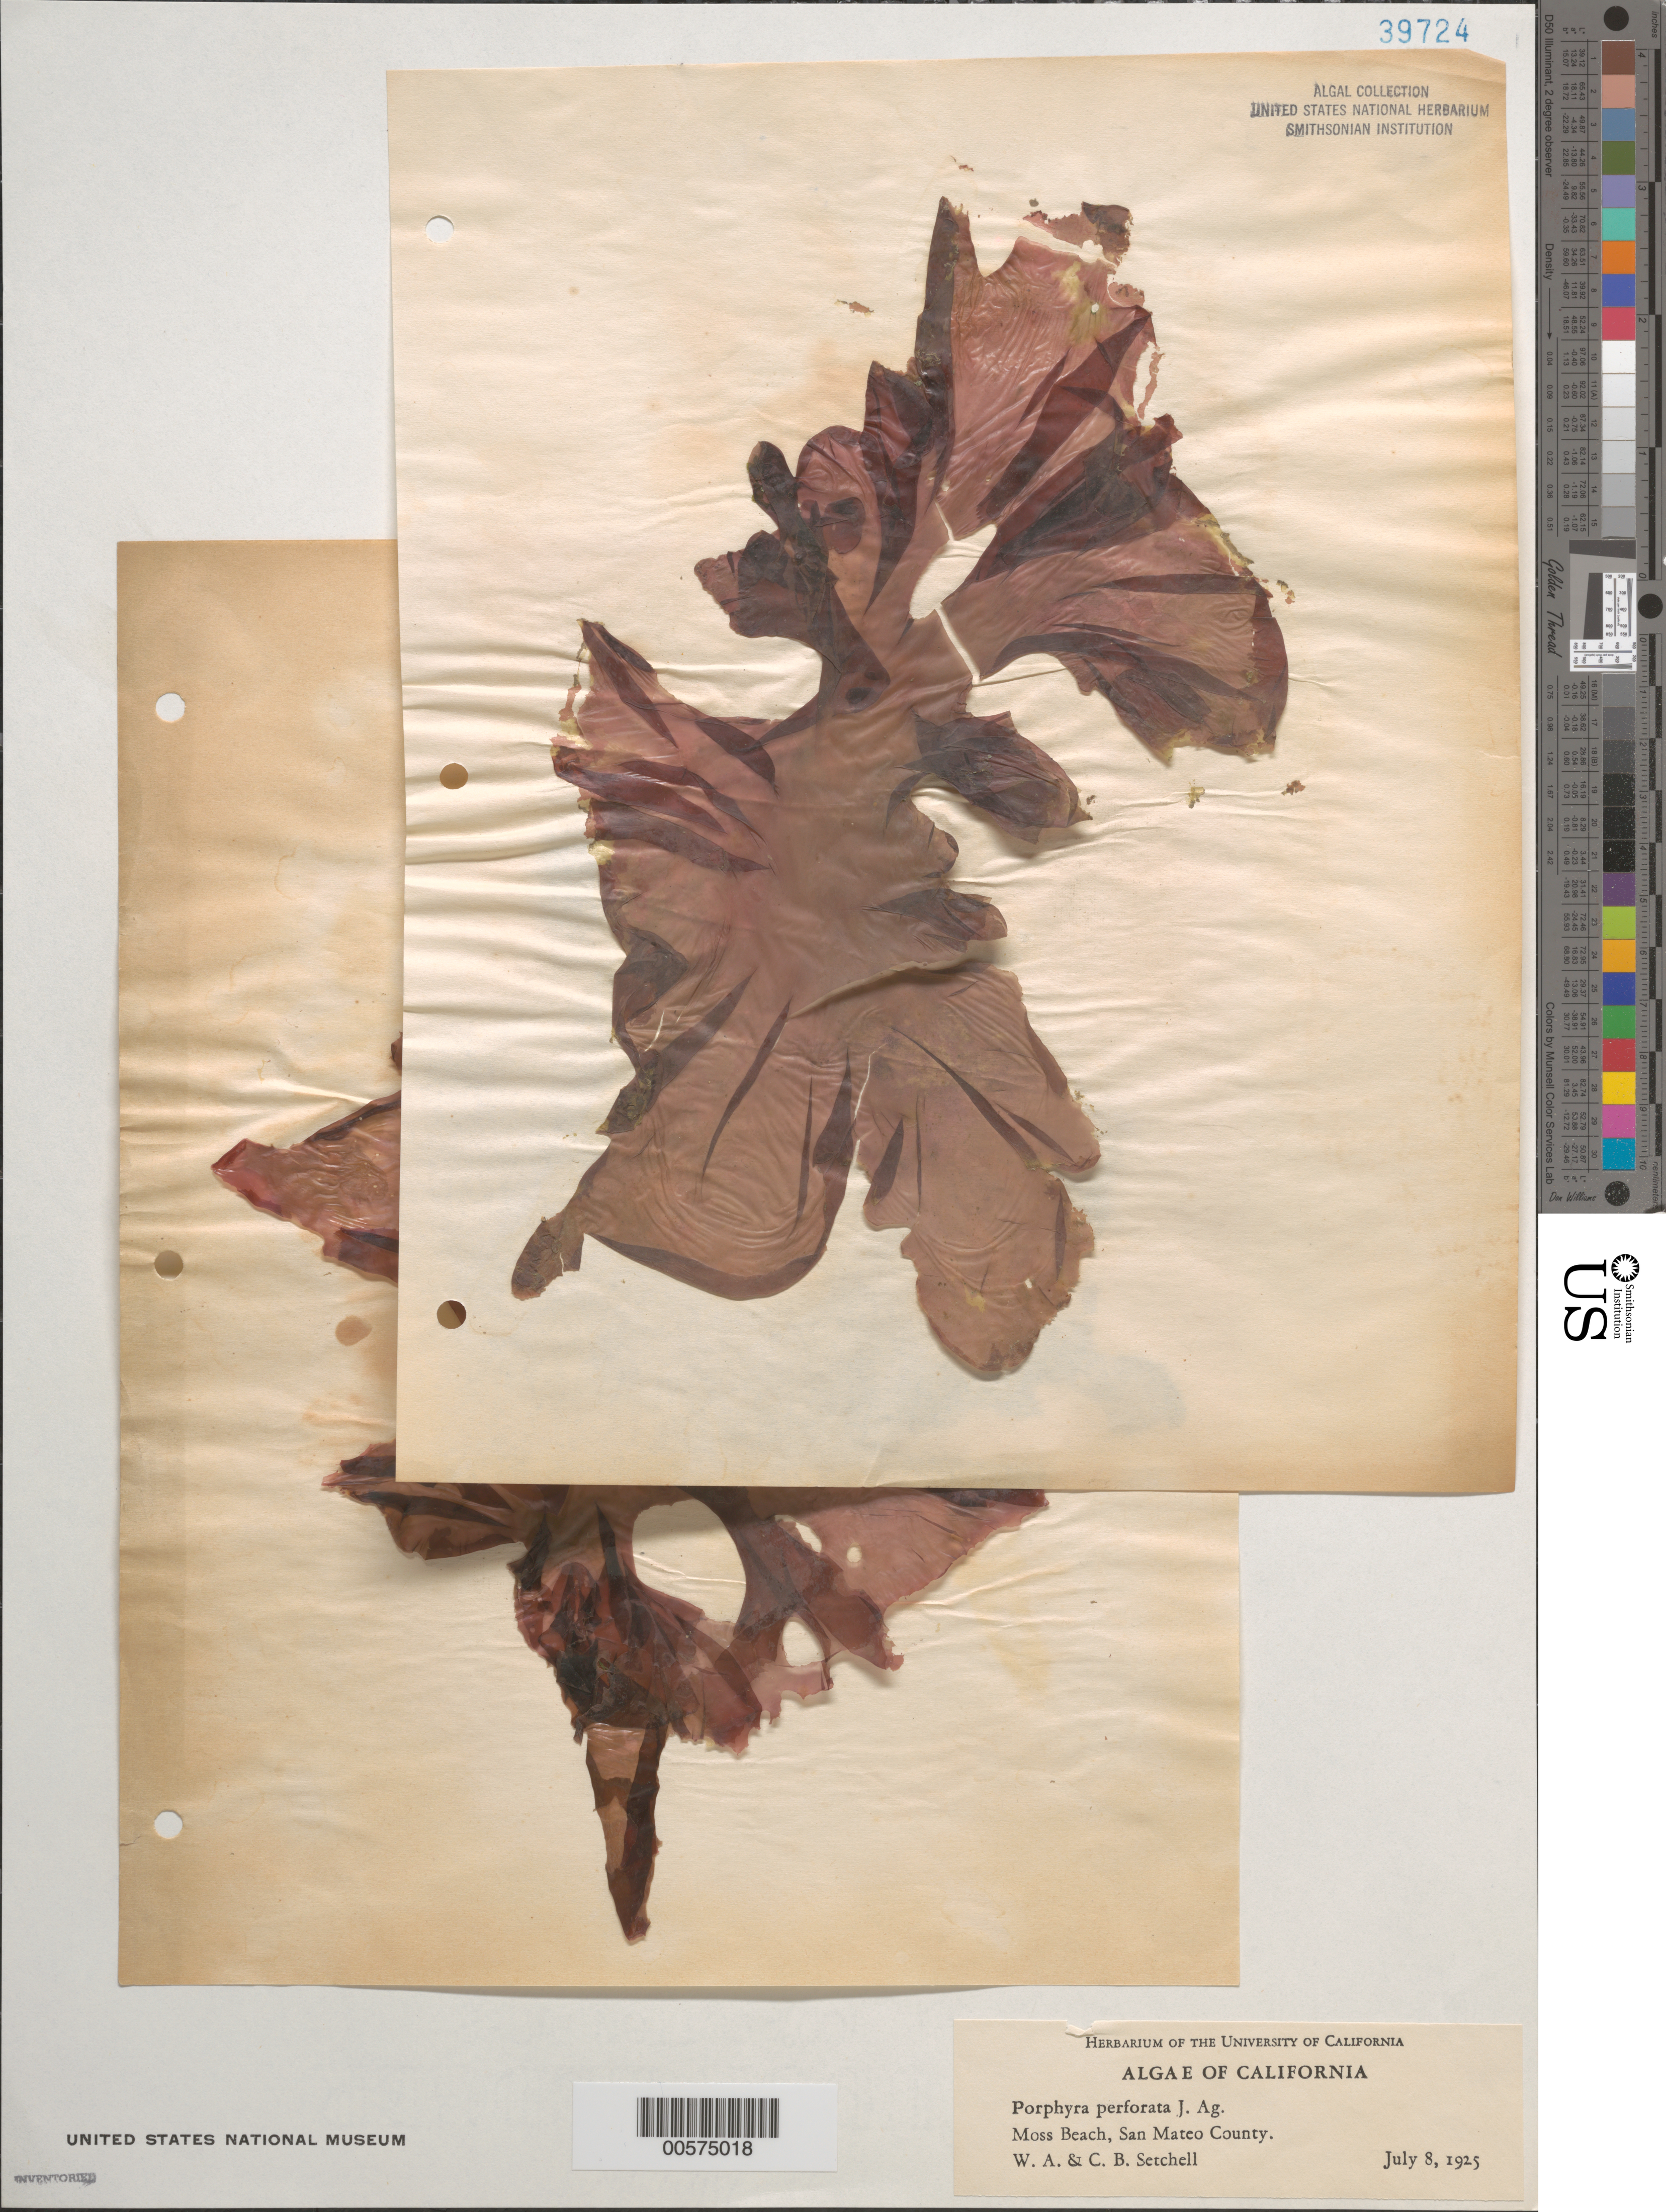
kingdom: Plantae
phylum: Rhodophyta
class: Bangiophyceae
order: Bangiales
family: Bangiaceae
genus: Pyropia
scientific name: Pyropia perforata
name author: (J. Agardh) S.C. Lindstrom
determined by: Algae name updating Project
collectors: W. Setchell & C. B. Setchell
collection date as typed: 08 Jul 1925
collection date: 1925-07-08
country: United States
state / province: California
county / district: San Mateo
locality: Moss Beach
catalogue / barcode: US 39724